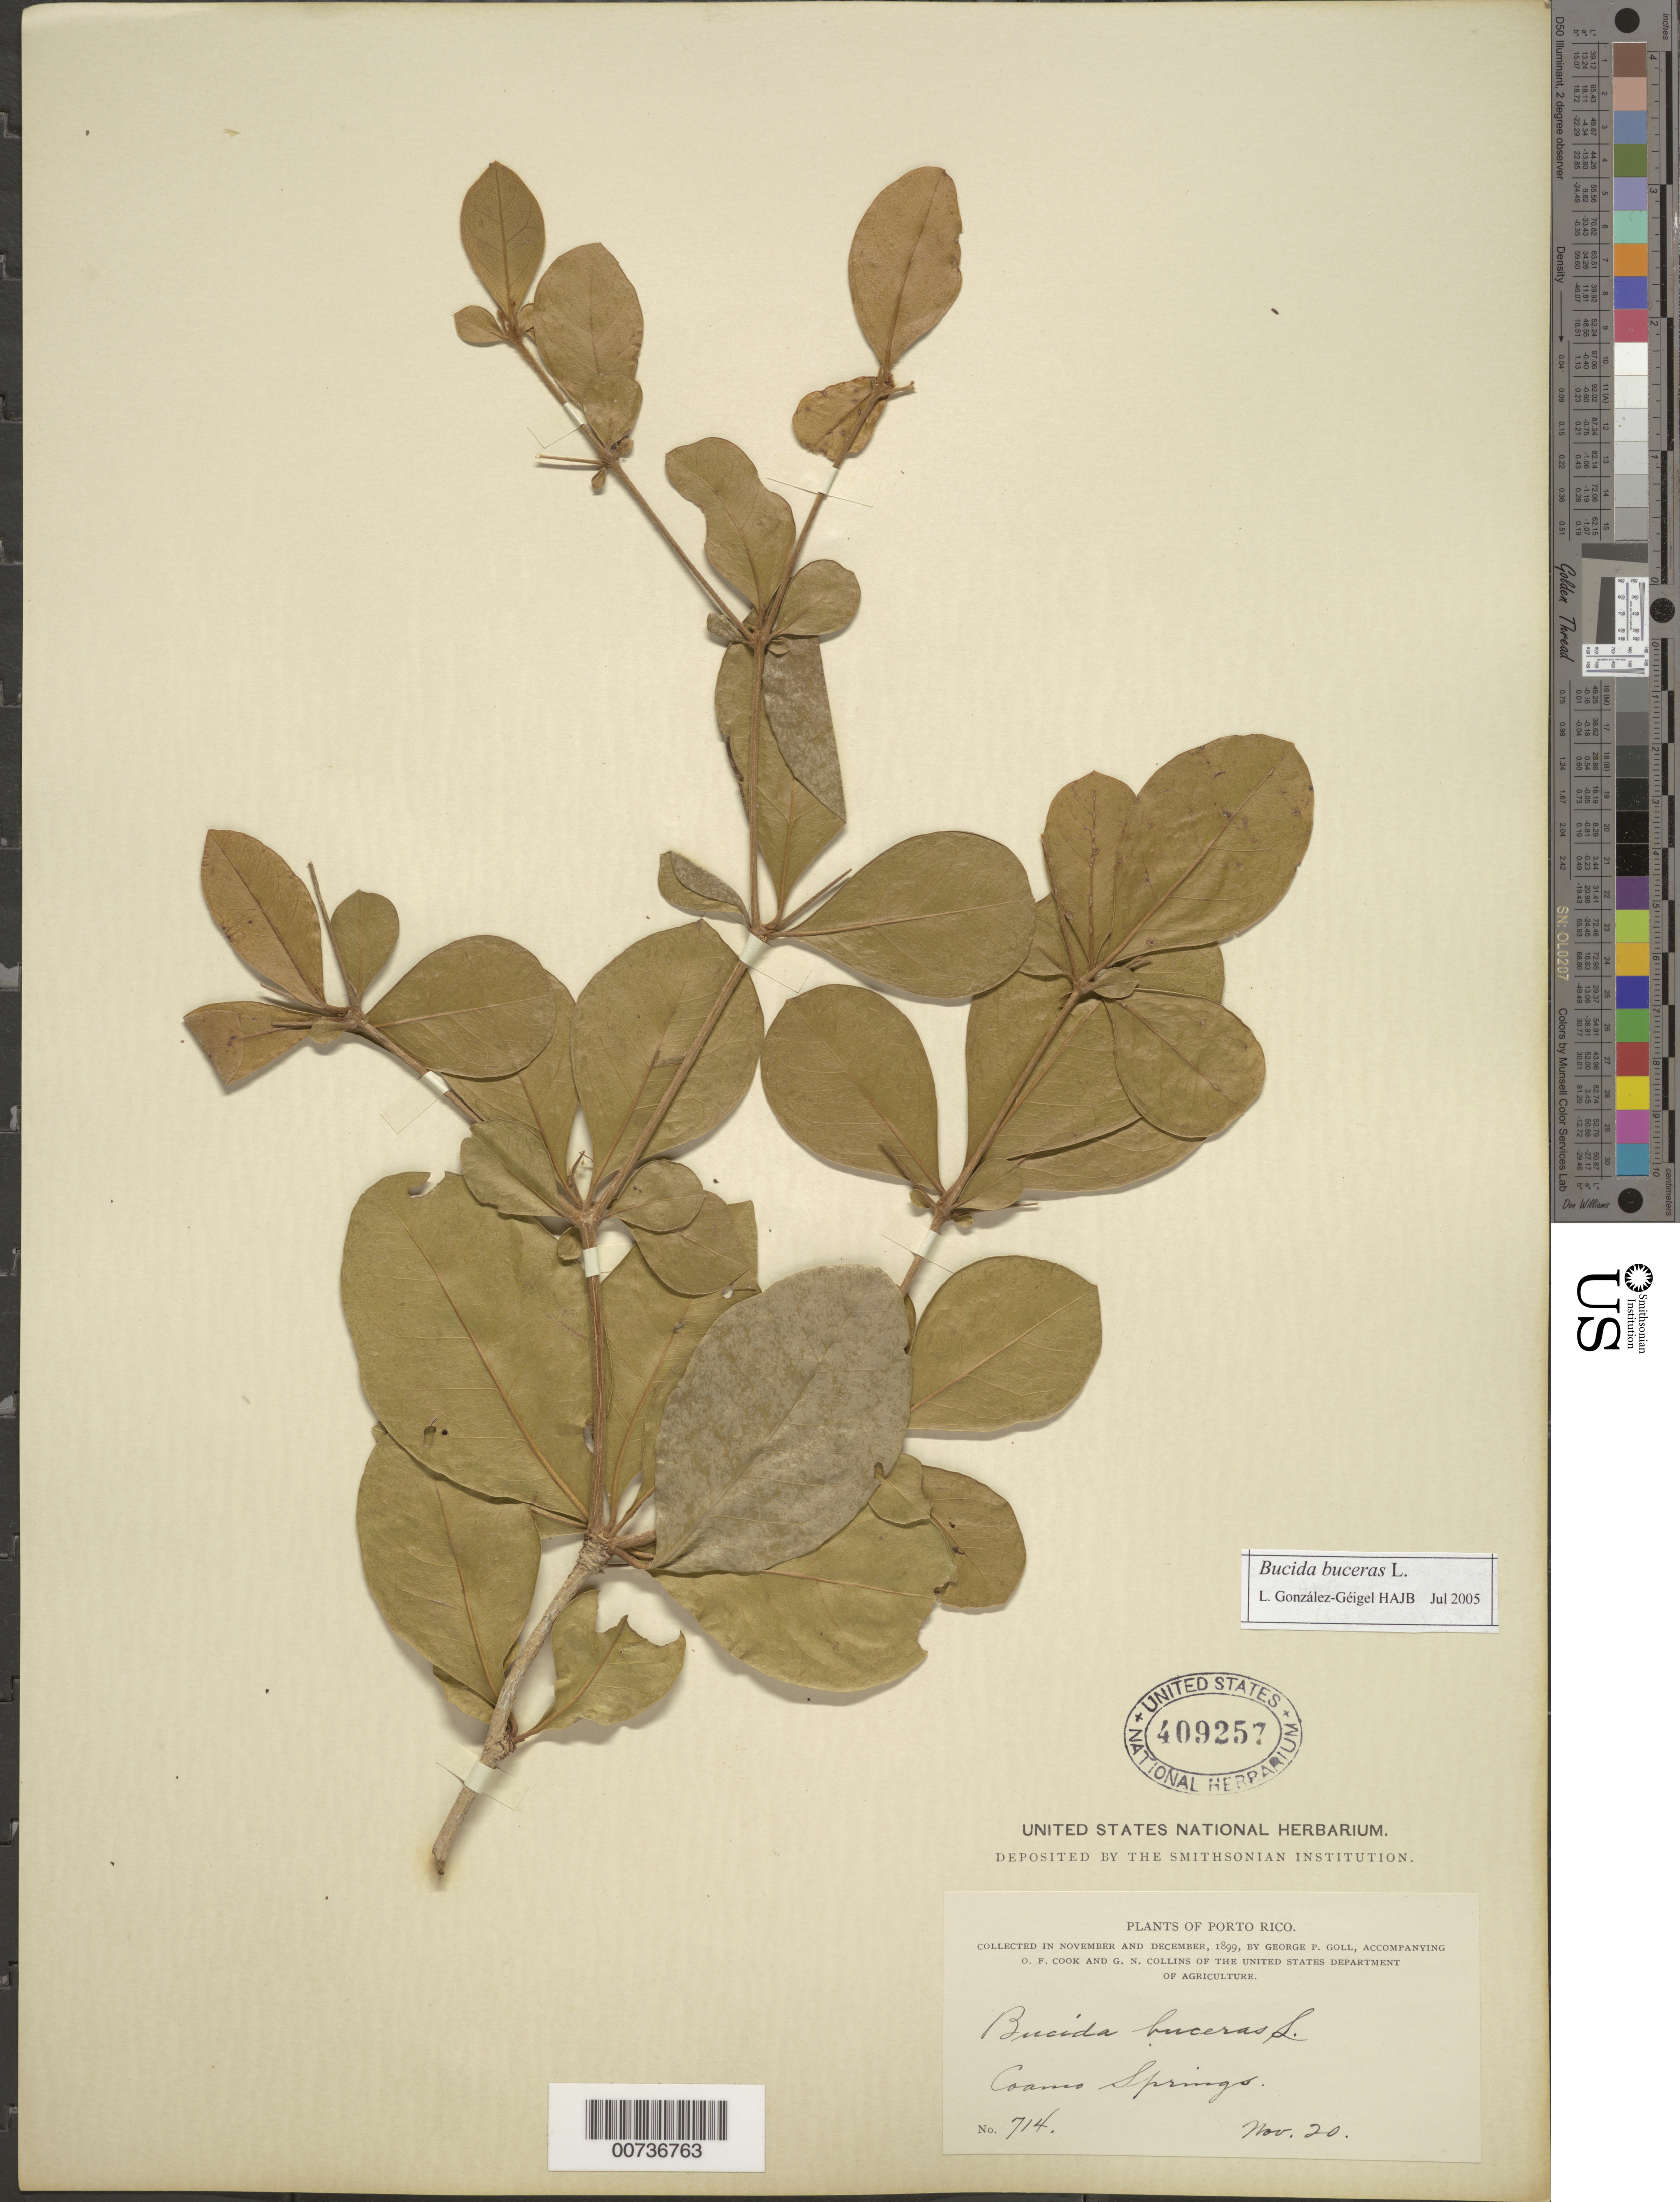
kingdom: Plantae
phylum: Tracheophyta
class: Magnoliopsida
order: Myrtales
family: Combretaceae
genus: Terminalia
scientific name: Terminalia buceras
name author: (L.) C. Wright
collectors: G. Goll, O. F. Cook & G. N. Collins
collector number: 714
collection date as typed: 20 Nov 1899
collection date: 1899-11-20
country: Puerto Rico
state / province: Coamo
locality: Coamo springs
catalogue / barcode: US 409257